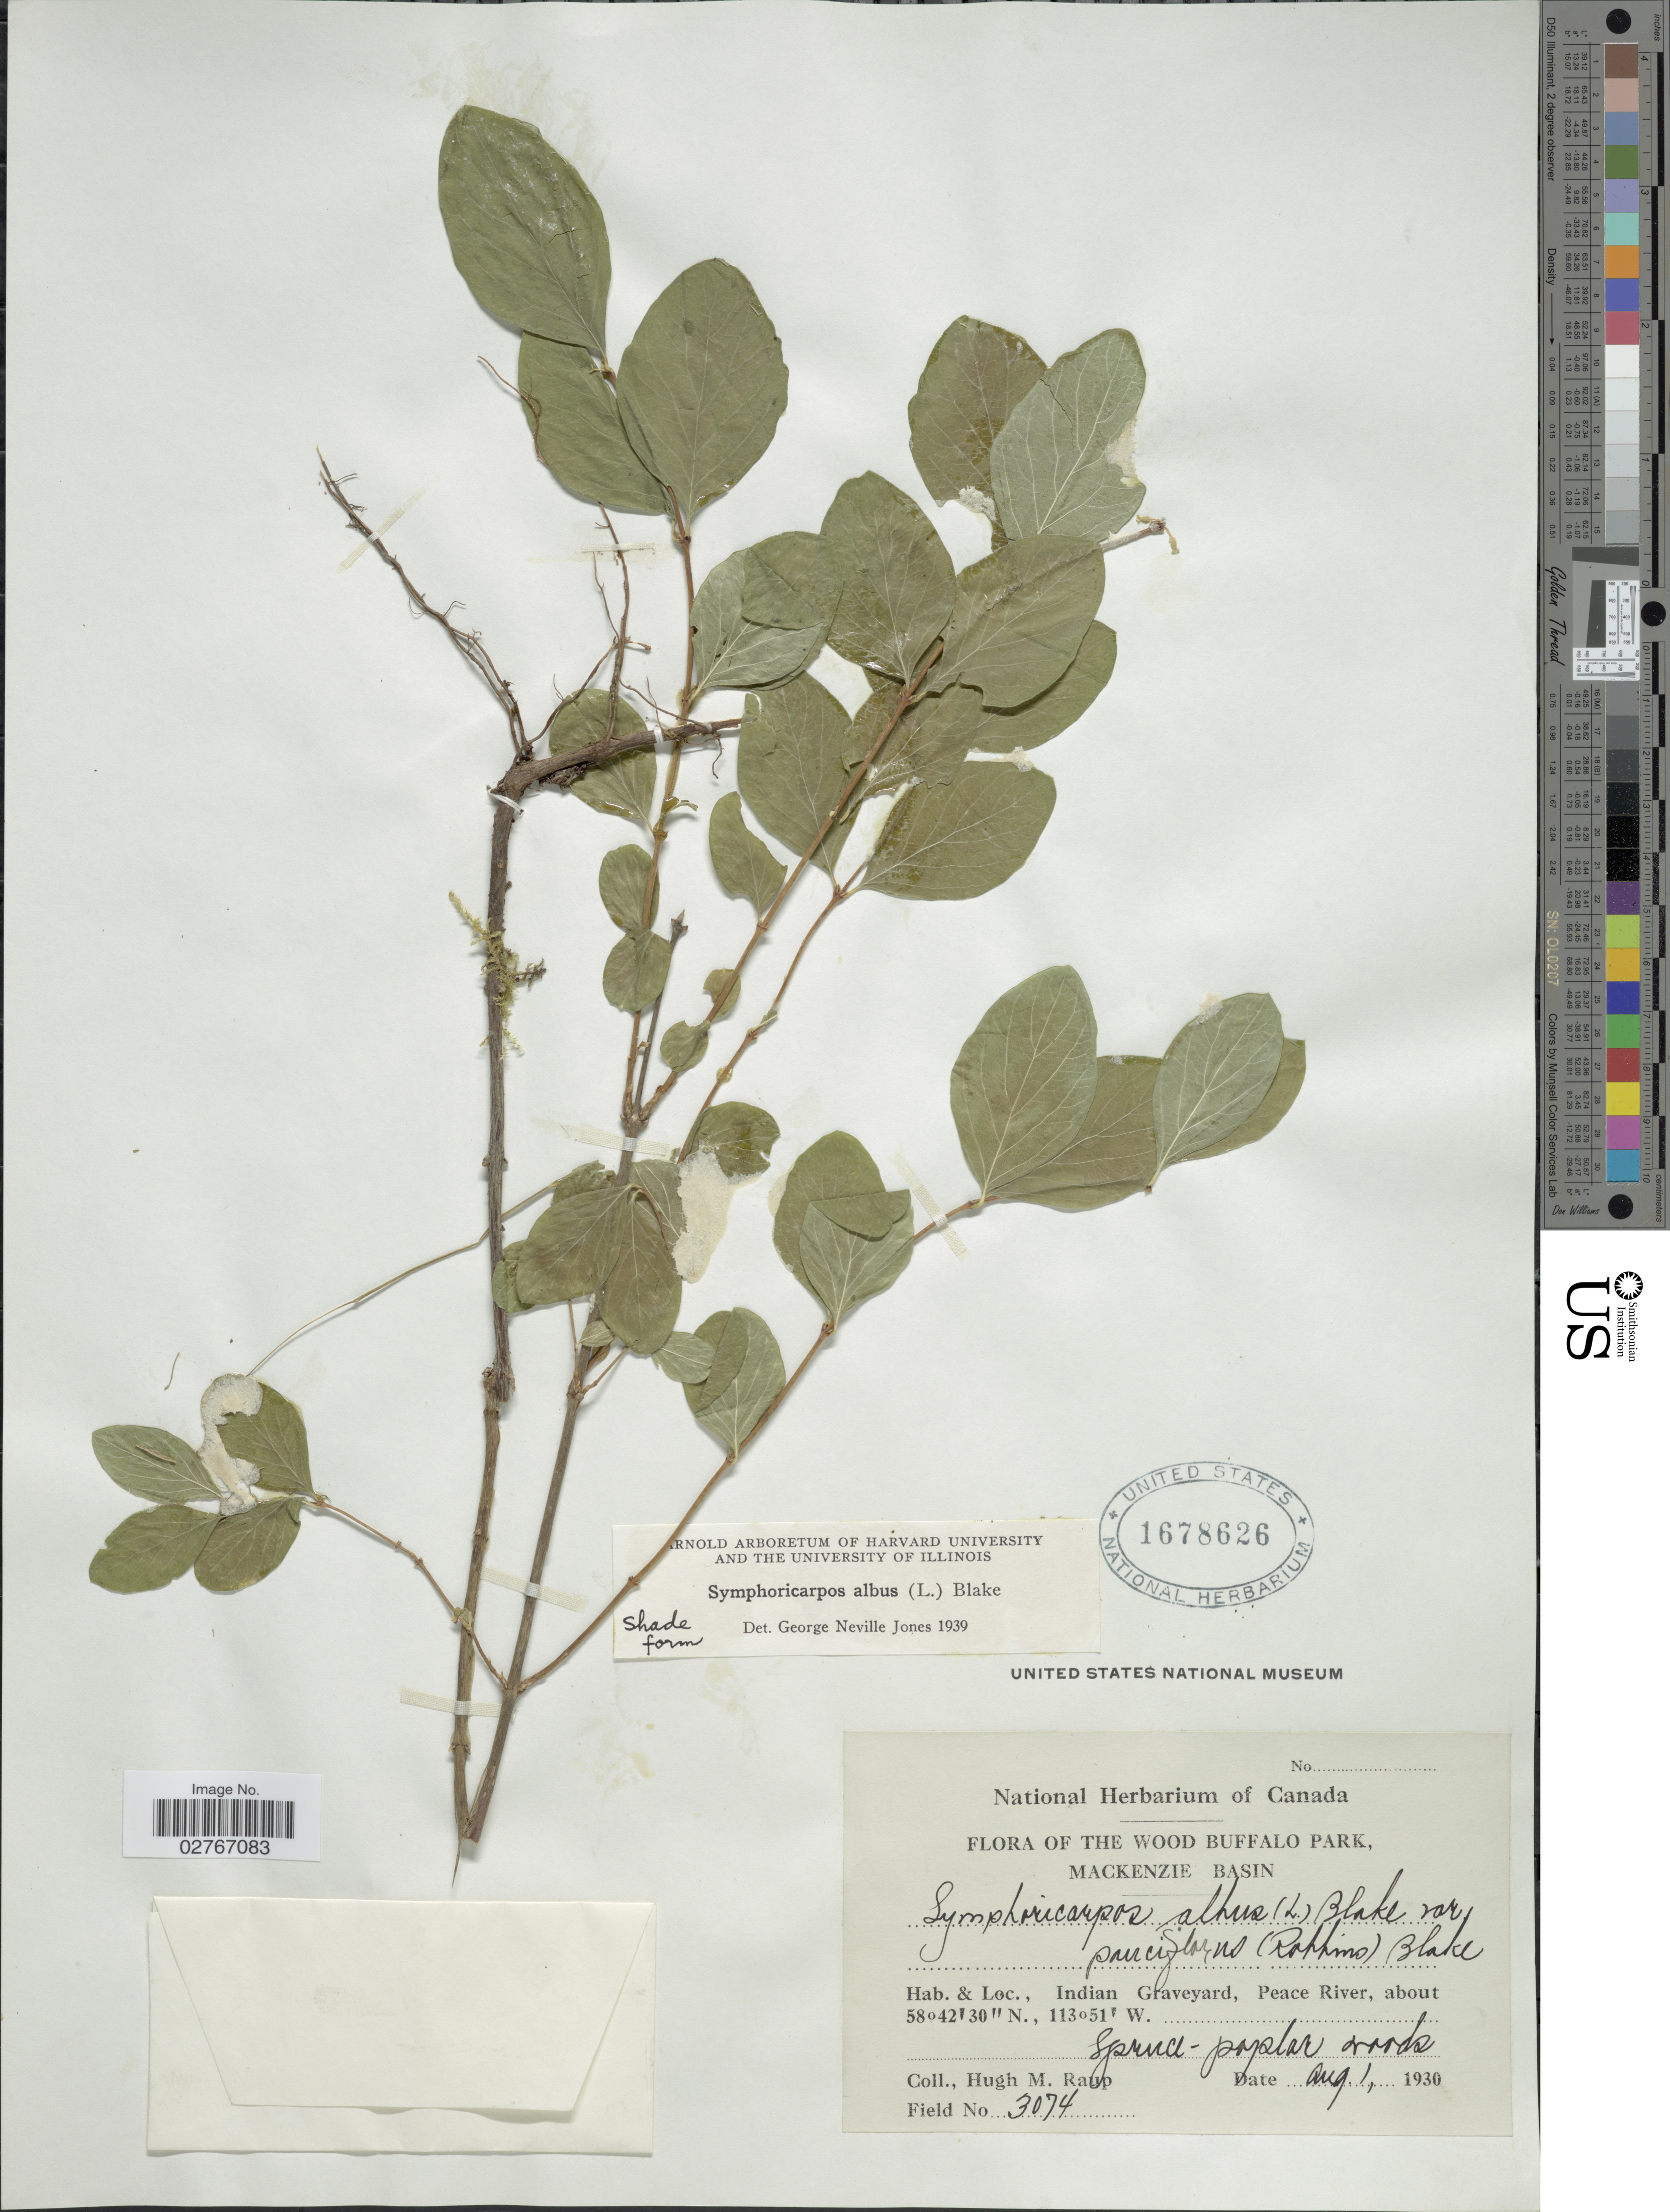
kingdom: Plantae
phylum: Tracheophyta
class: Magnoliopsida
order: Dipsacales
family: Caprifoliaceae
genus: Symphoricarpos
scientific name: Symphoricarpos albus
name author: (L.) S.F. Blake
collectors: H. Raup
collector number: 3074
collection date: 1930-08-01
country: Canada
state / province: Alberta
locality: The Wood Buffalo Park, Mackenzie Basin, Indian Graveyard, Peace River.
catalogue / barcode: US 1678626